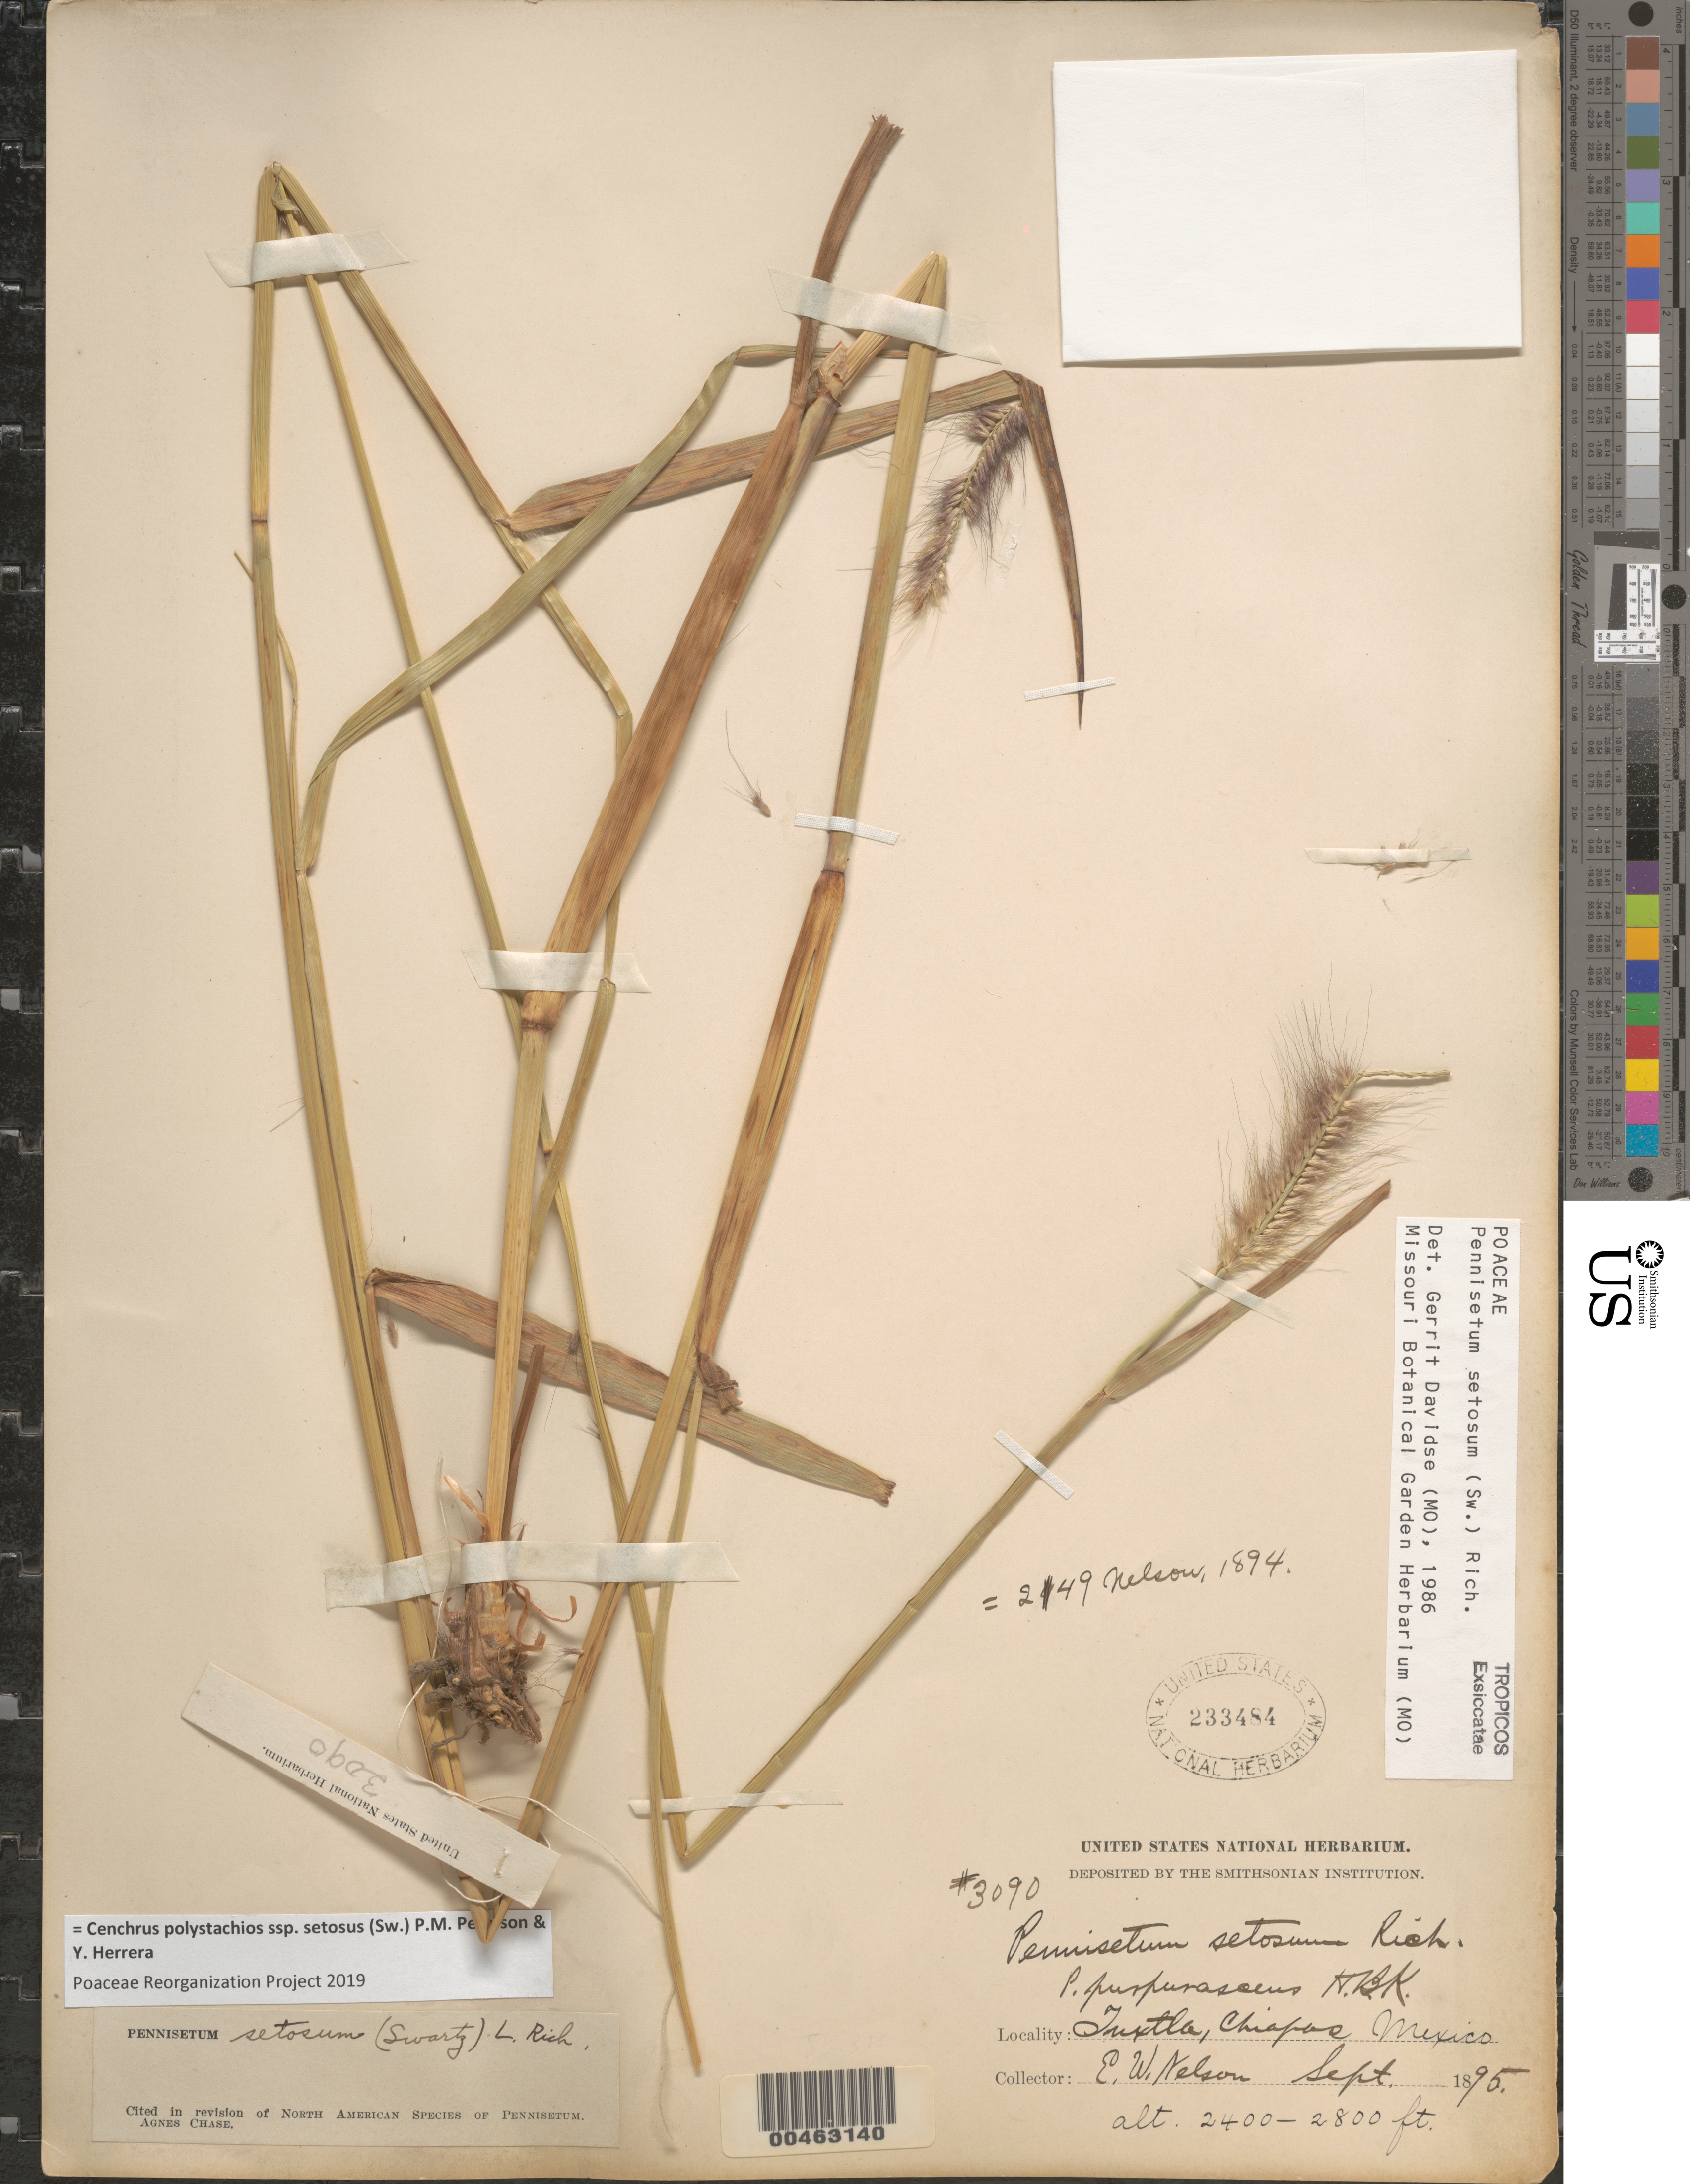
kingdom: Plantae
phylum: Tracheophyta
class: Liliopsida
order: Poales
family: Poaceae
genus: Cenchrus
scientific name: Cenchrus polystachios subsp. setosus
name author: (Sw.) P.M. Peterson & Y. Herrera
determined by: Poaceae Reorganization Project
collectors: E. W. Nelson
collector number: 3090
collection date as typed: Sep 1895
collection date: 1895-09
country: Mexico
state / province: Chiapas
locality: Tuxtla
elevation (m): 732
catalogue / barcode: US 233484